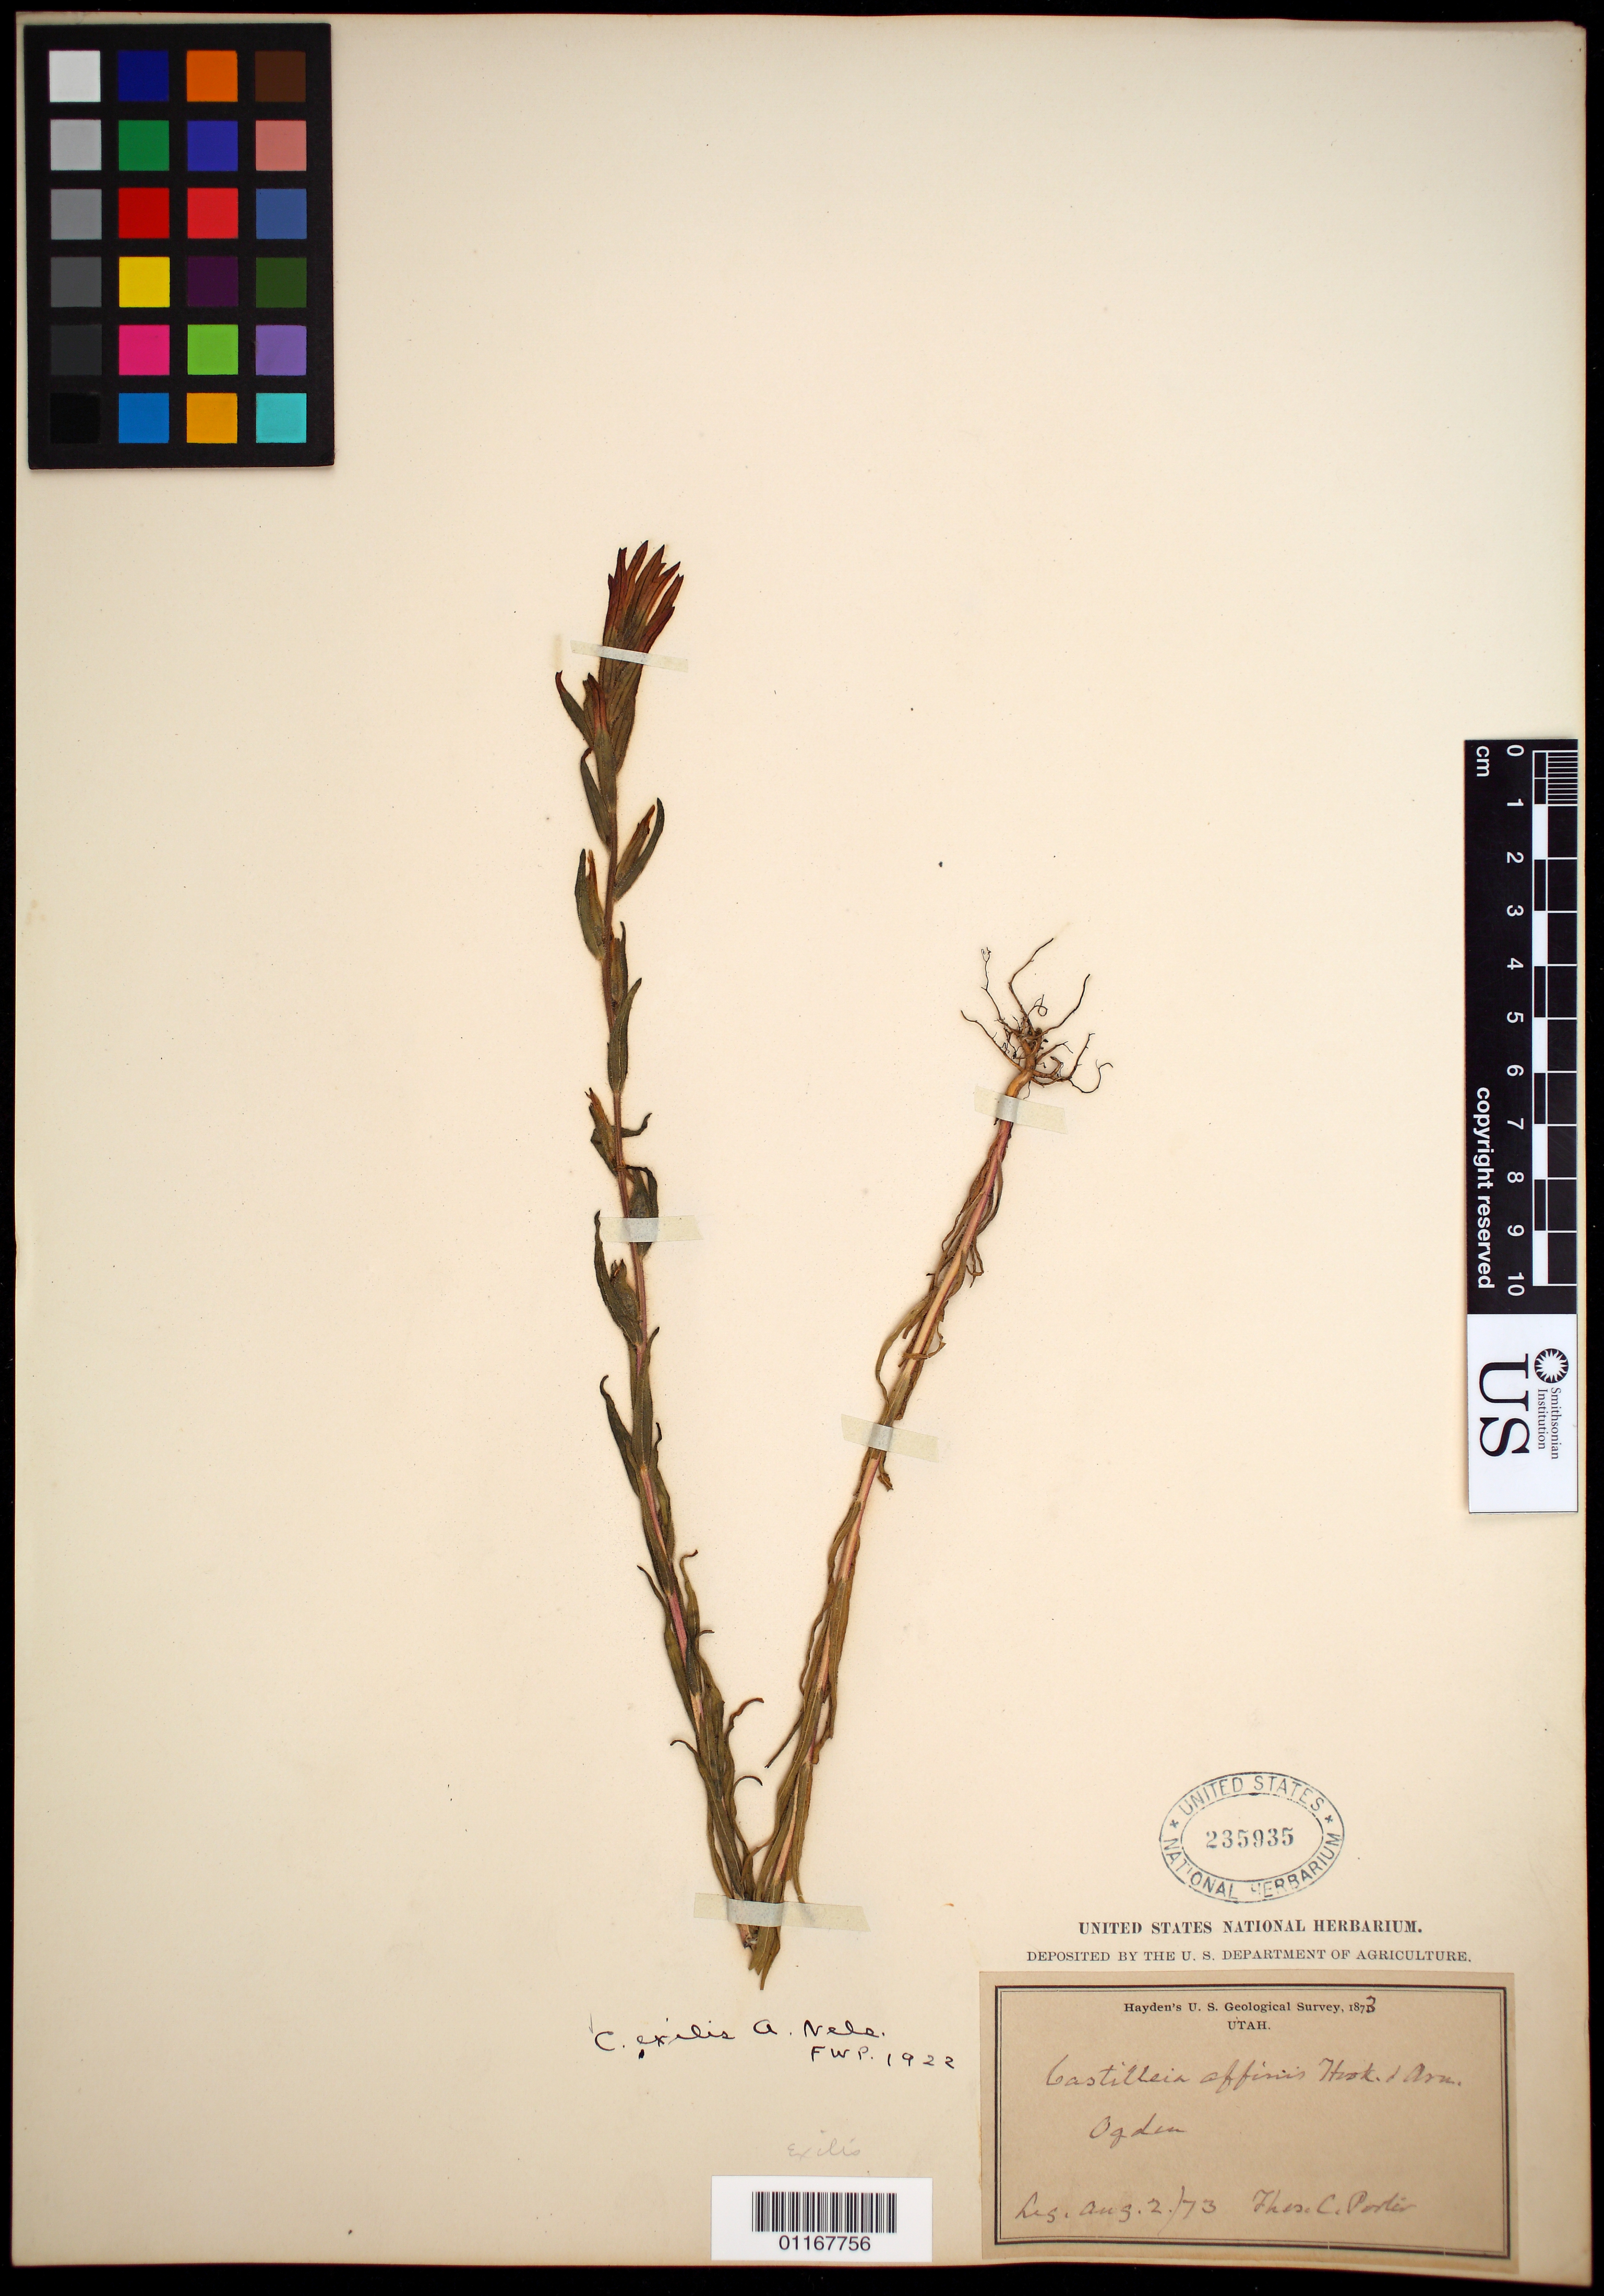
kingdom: Plantae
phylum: Tracheophyta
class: Magnoliopsida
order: Lamiales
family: Orobanchaceae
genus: Castilleja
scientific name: Castilleja exilis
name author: A. Nelson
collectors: T. C. Porter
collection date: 1873-08-02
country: United States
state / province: Utah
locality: Ogden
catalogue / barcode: US 235935